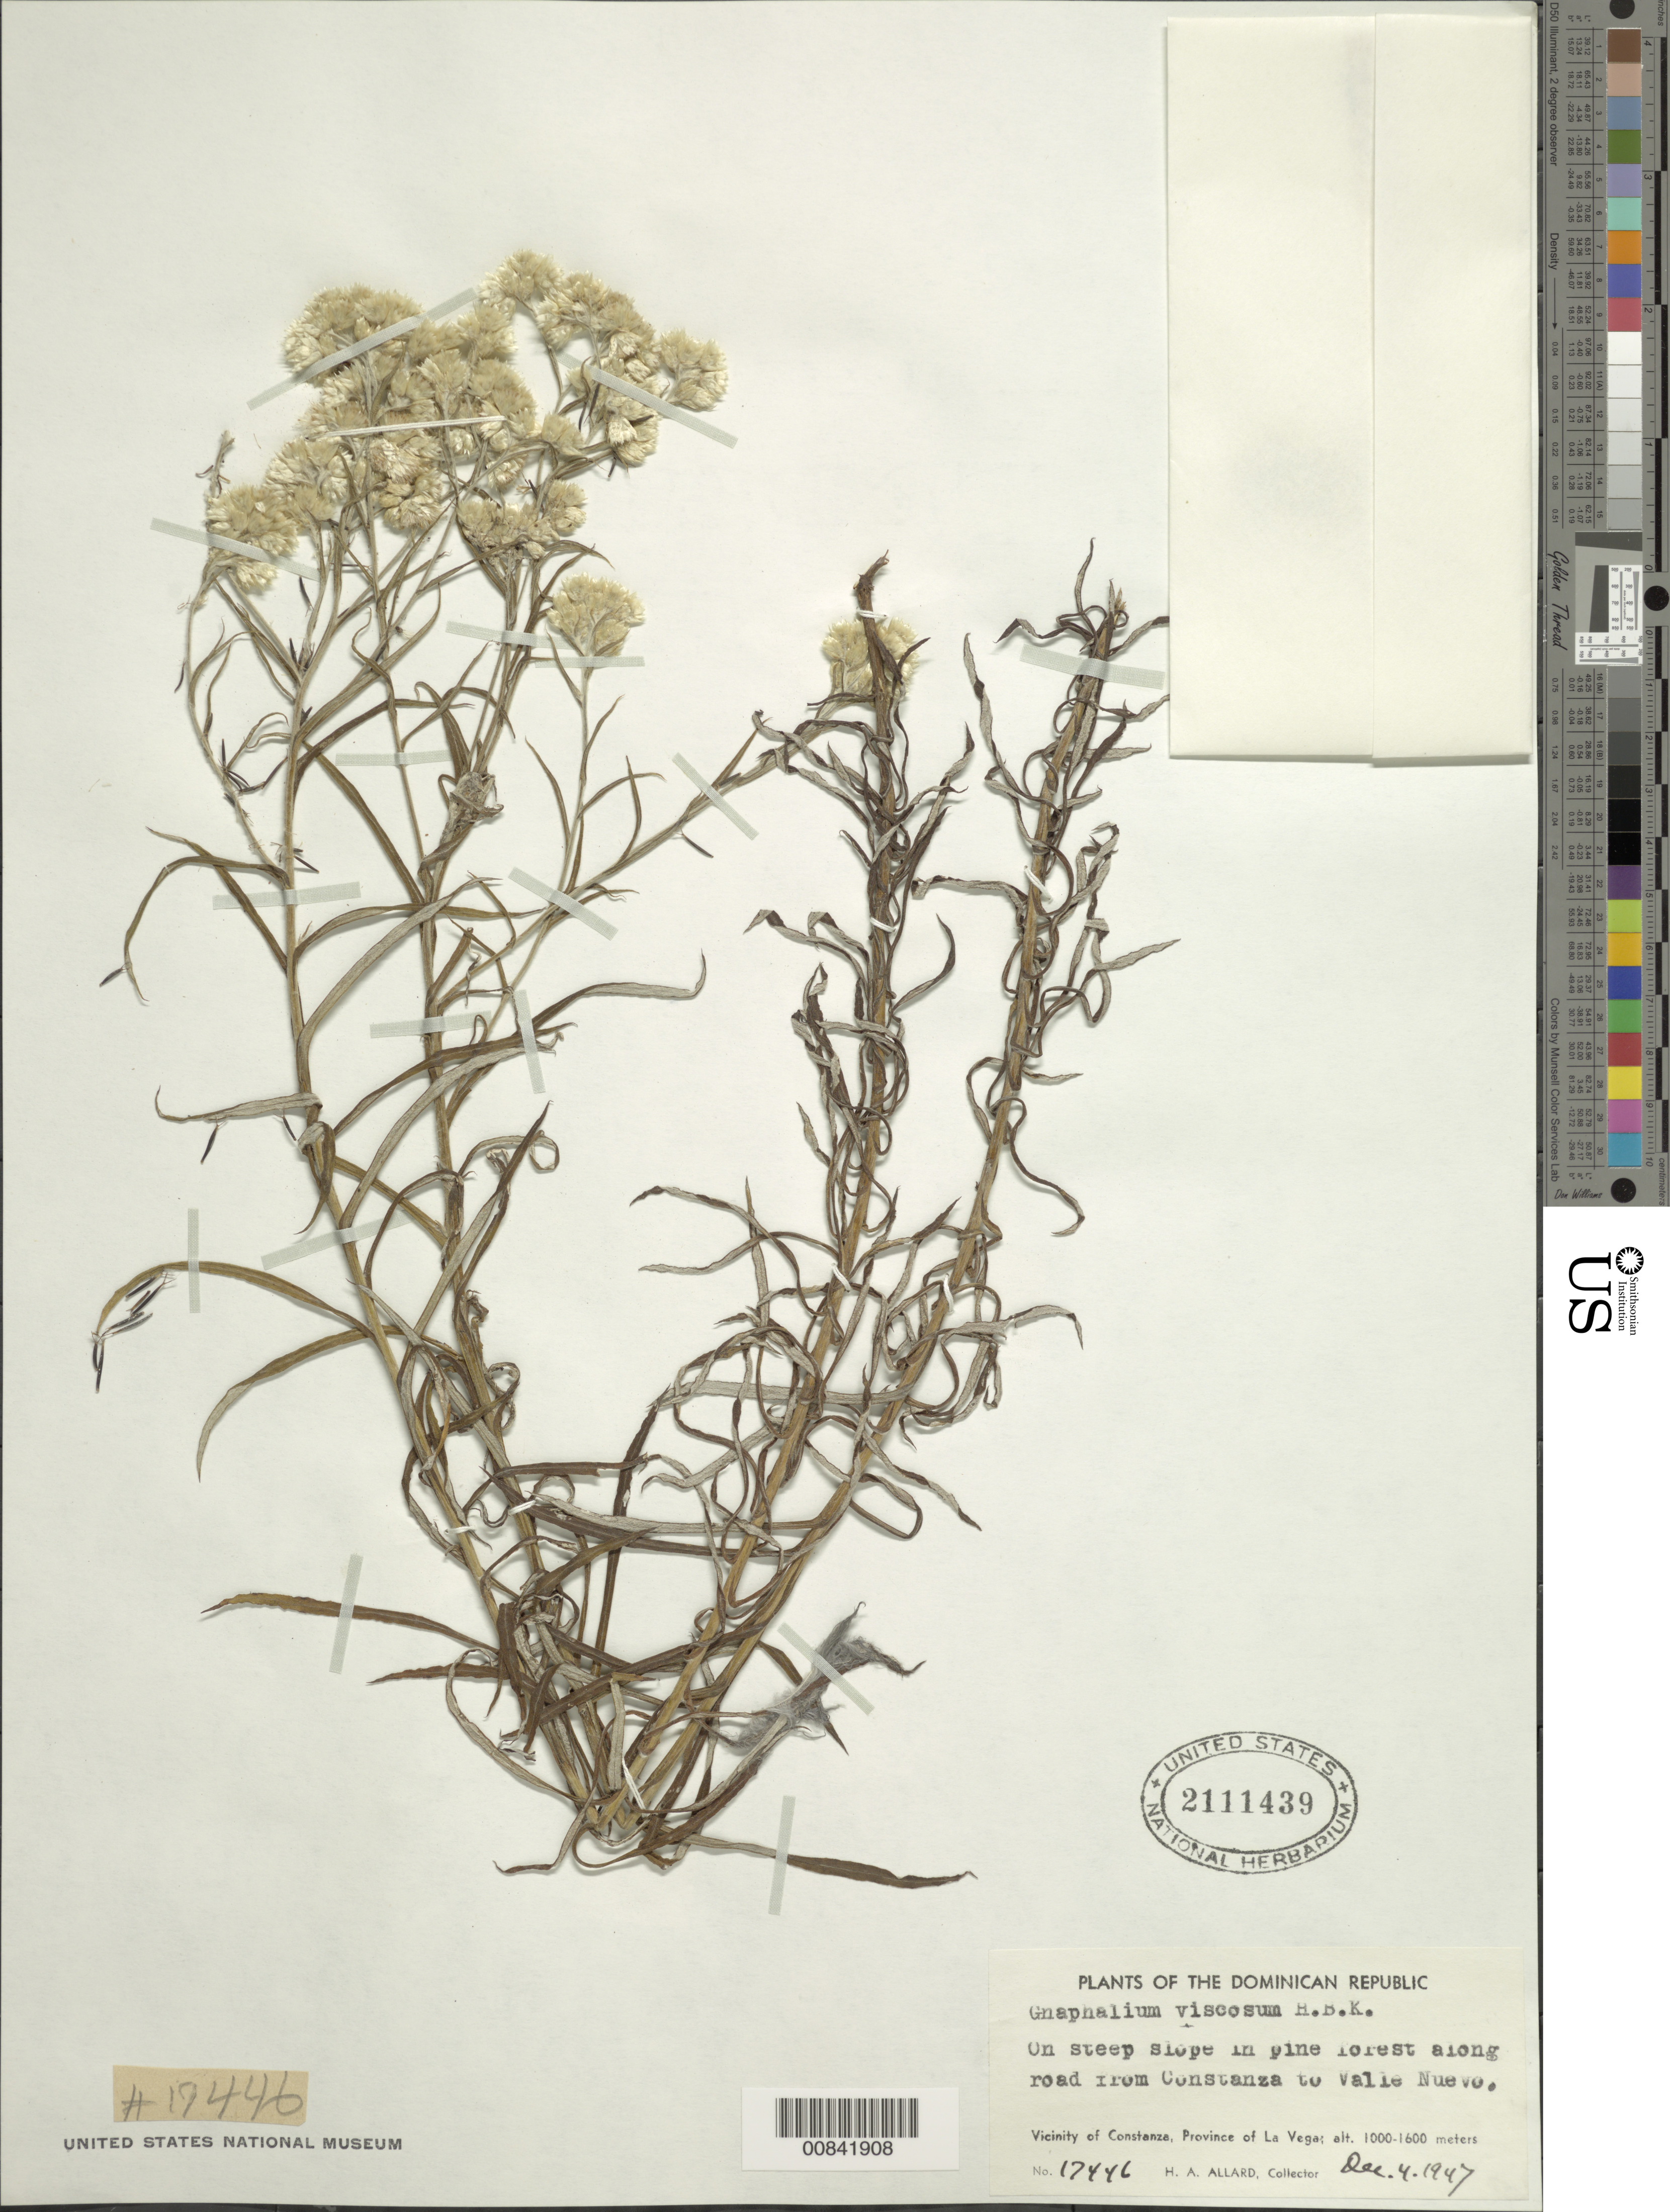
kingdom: Plantae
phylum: Tracheophyta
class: Magnoliopsida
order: Asterales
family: Asteraceae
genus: Pseudognaphalium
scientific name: Pseudognaphalium scythiphyllum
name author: G.L. Nesom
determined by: Nesom, Guy L.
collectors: H. A. Allard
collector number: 17446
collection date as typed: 04 Dec 1947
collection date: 1947-12-04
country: Dominican Republic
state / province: La Vega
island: Hispaniola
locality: Vicinity of Constanza, along road from Constanza to Valle Nuevo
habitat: On steep slope in pine forest along road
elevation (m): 1000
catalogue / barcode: US 2111439